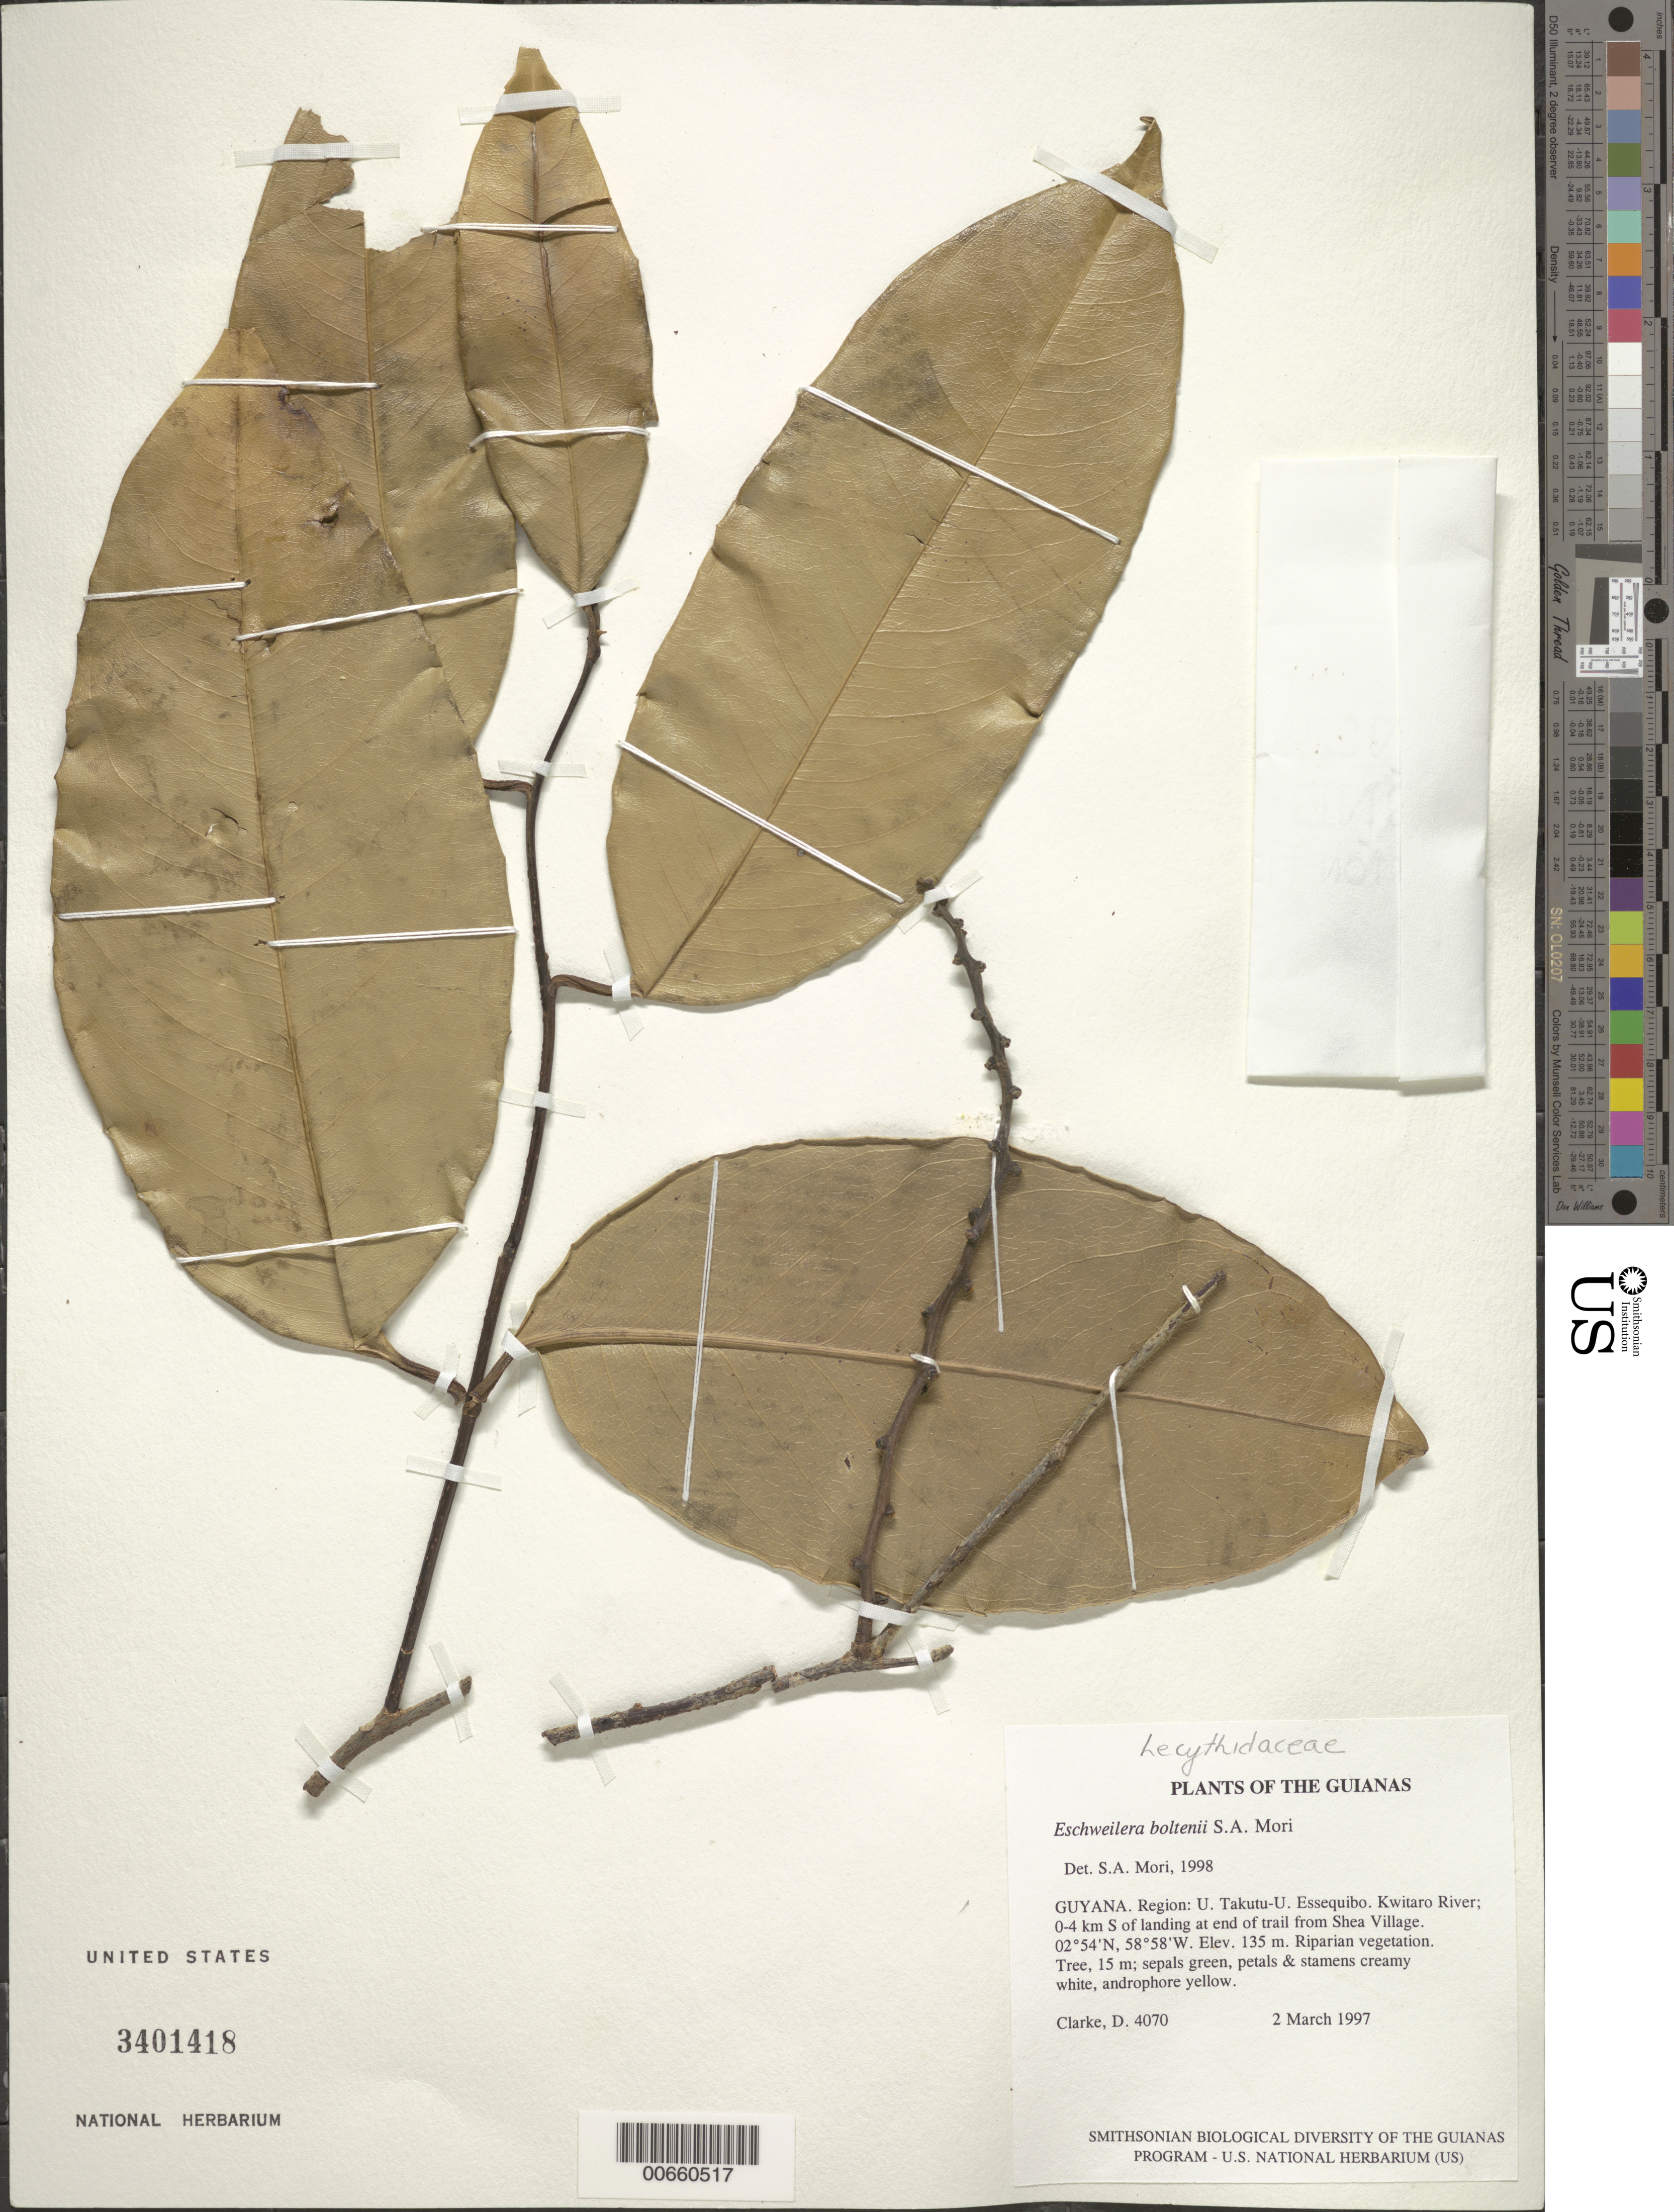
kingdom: Plantae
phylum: Tracheophyta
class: Magnoliopsida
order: Ericales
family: Lecythidaceae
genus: Eschweilera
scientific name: Eschweilera boltenii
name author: S.A. Mori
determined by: Mori, Scott A.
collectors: H. D. Clarke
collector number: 4070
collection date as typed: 2 March 1997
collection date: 1997-03-02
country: Guyana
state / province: U. Takutu-U. Essequibo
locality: Kwitaro River; 0-4 km S of landing at end of trail from Shea Village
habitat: Riparian vegetation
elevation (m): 135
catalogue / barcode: US 3401418